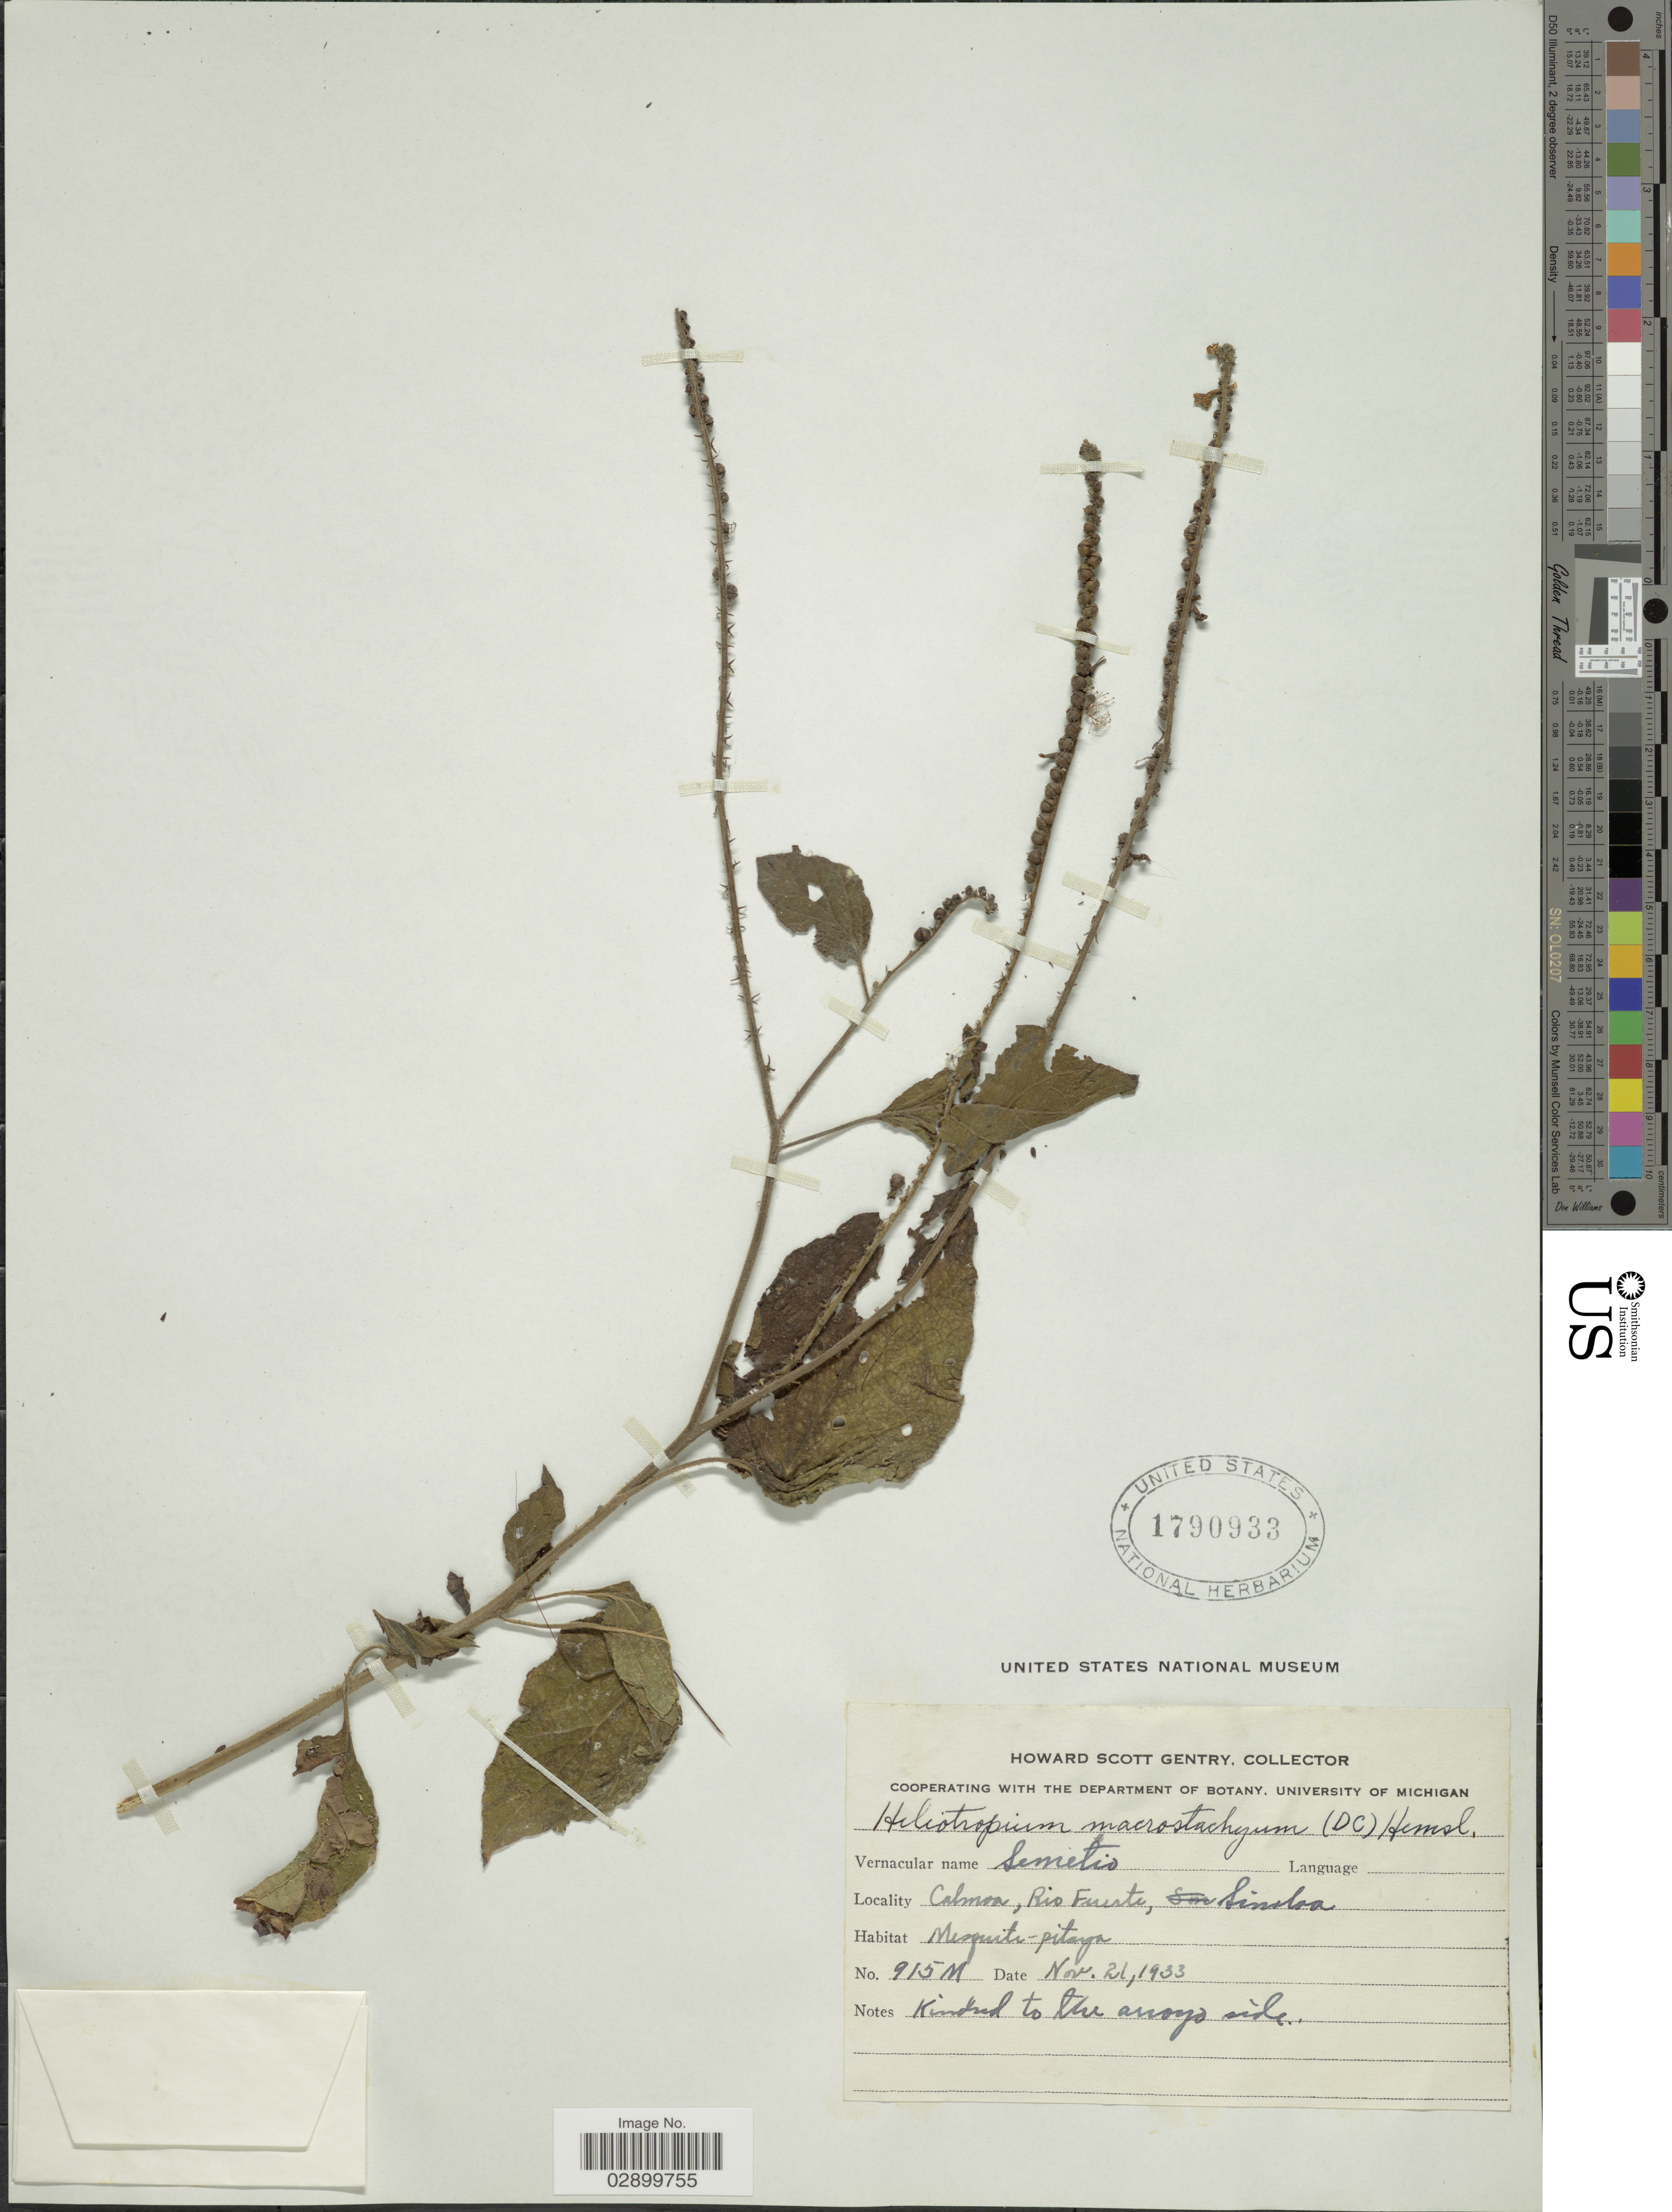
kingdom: Plantae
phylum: Tracheophyta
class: Magnoliopsida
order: Boraginales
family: Heliotropiaceae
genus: Heliotropium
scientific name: Heliotropium macrostachyum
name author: (DC.) Hemsl.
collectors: H. S. Gentry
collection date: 1933-11-21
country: Mexico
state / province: Sinaloa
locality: Calmoa, Rio Fuerte.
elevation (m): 915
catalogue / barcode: US 1790933